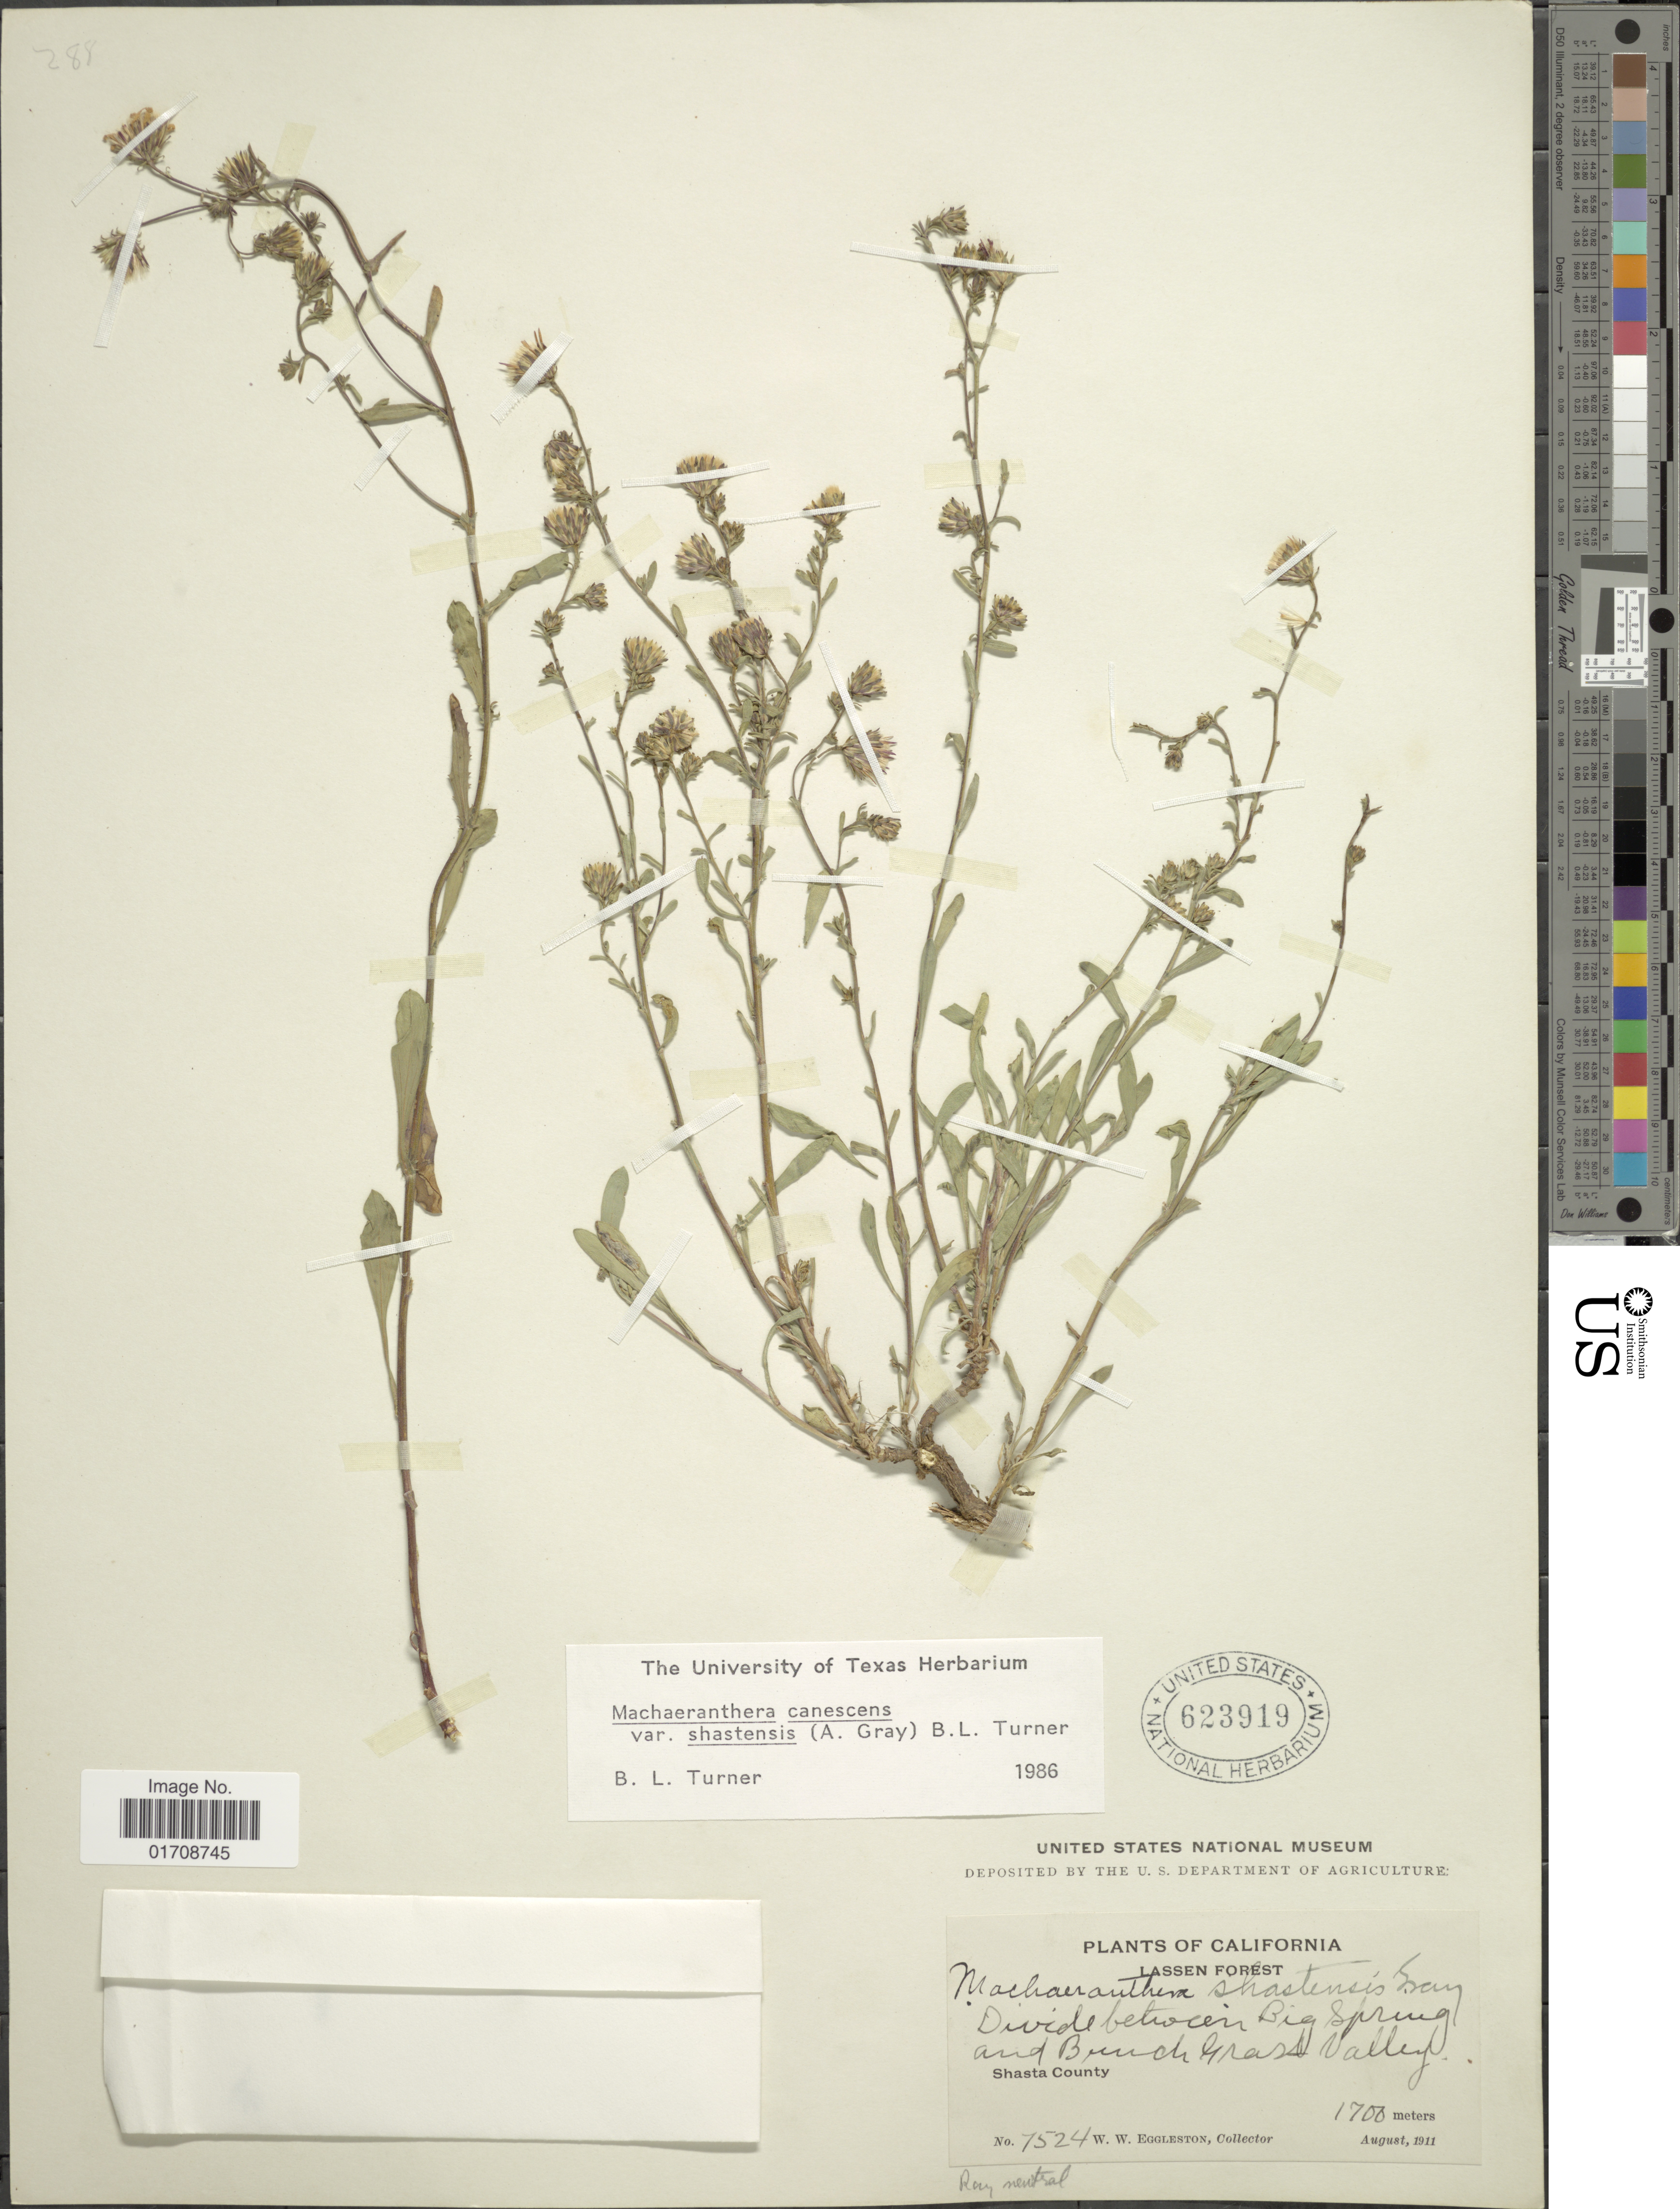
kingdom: Plantae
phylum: Tracheophyta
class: Magnoliopsida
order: Asterales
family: Asteraceae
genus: Machaeranthera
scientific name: Machaeranthera canescens var. shastensis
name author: (A. Gray) B.L. Turner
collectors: W. W. Eggleston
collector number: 7524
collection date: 1911-08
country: United States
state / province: California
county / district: Shasta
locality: Lassen Forest, divide between Big Spring and Brunch Grass Valley, Shasta County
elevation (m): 1700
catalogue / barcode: US 623919